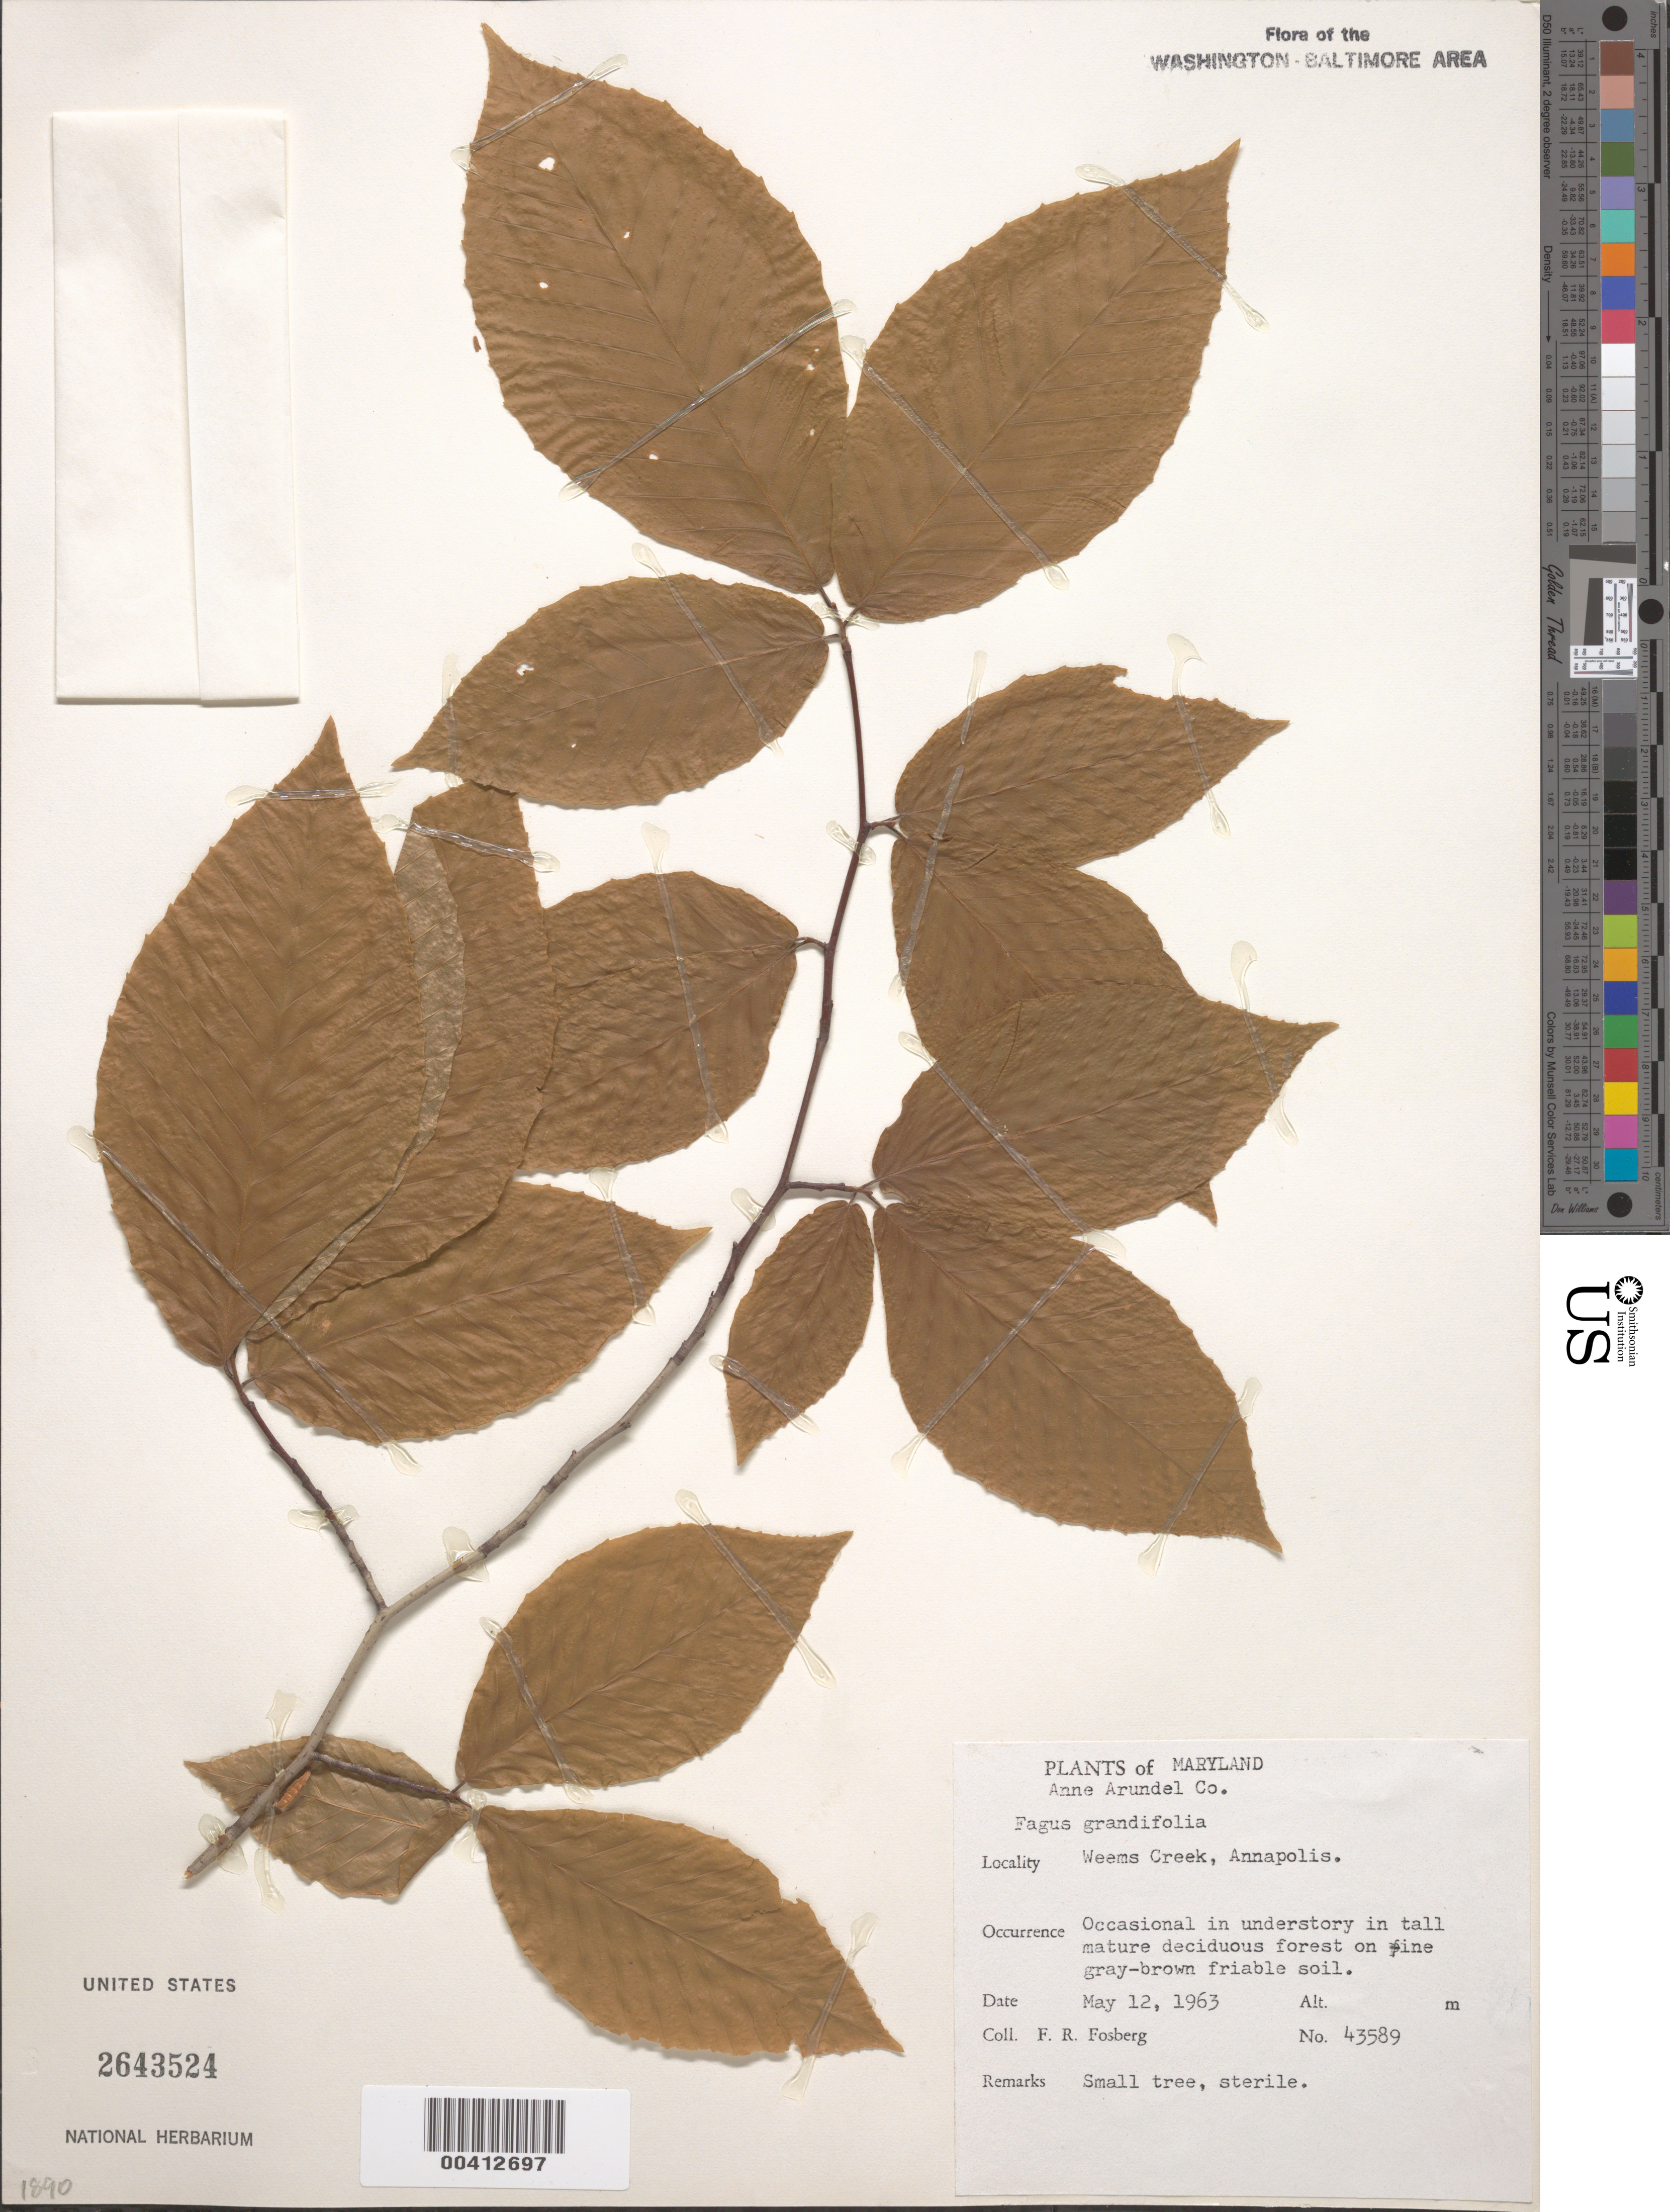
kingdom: Plantae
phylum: Tracheophyta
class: Magnoliopsida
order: Fagales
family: Fagaceae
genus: Fagus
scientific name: Fagus grandifolia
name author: Ehrh.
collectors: F. R. Fosberg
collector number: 43589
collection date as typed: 12 May 1963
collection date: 1963-05-12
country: United States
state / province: Maryland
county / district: Anne Arundel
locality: Weems Creek, Annapolis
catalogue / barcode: US 2643524